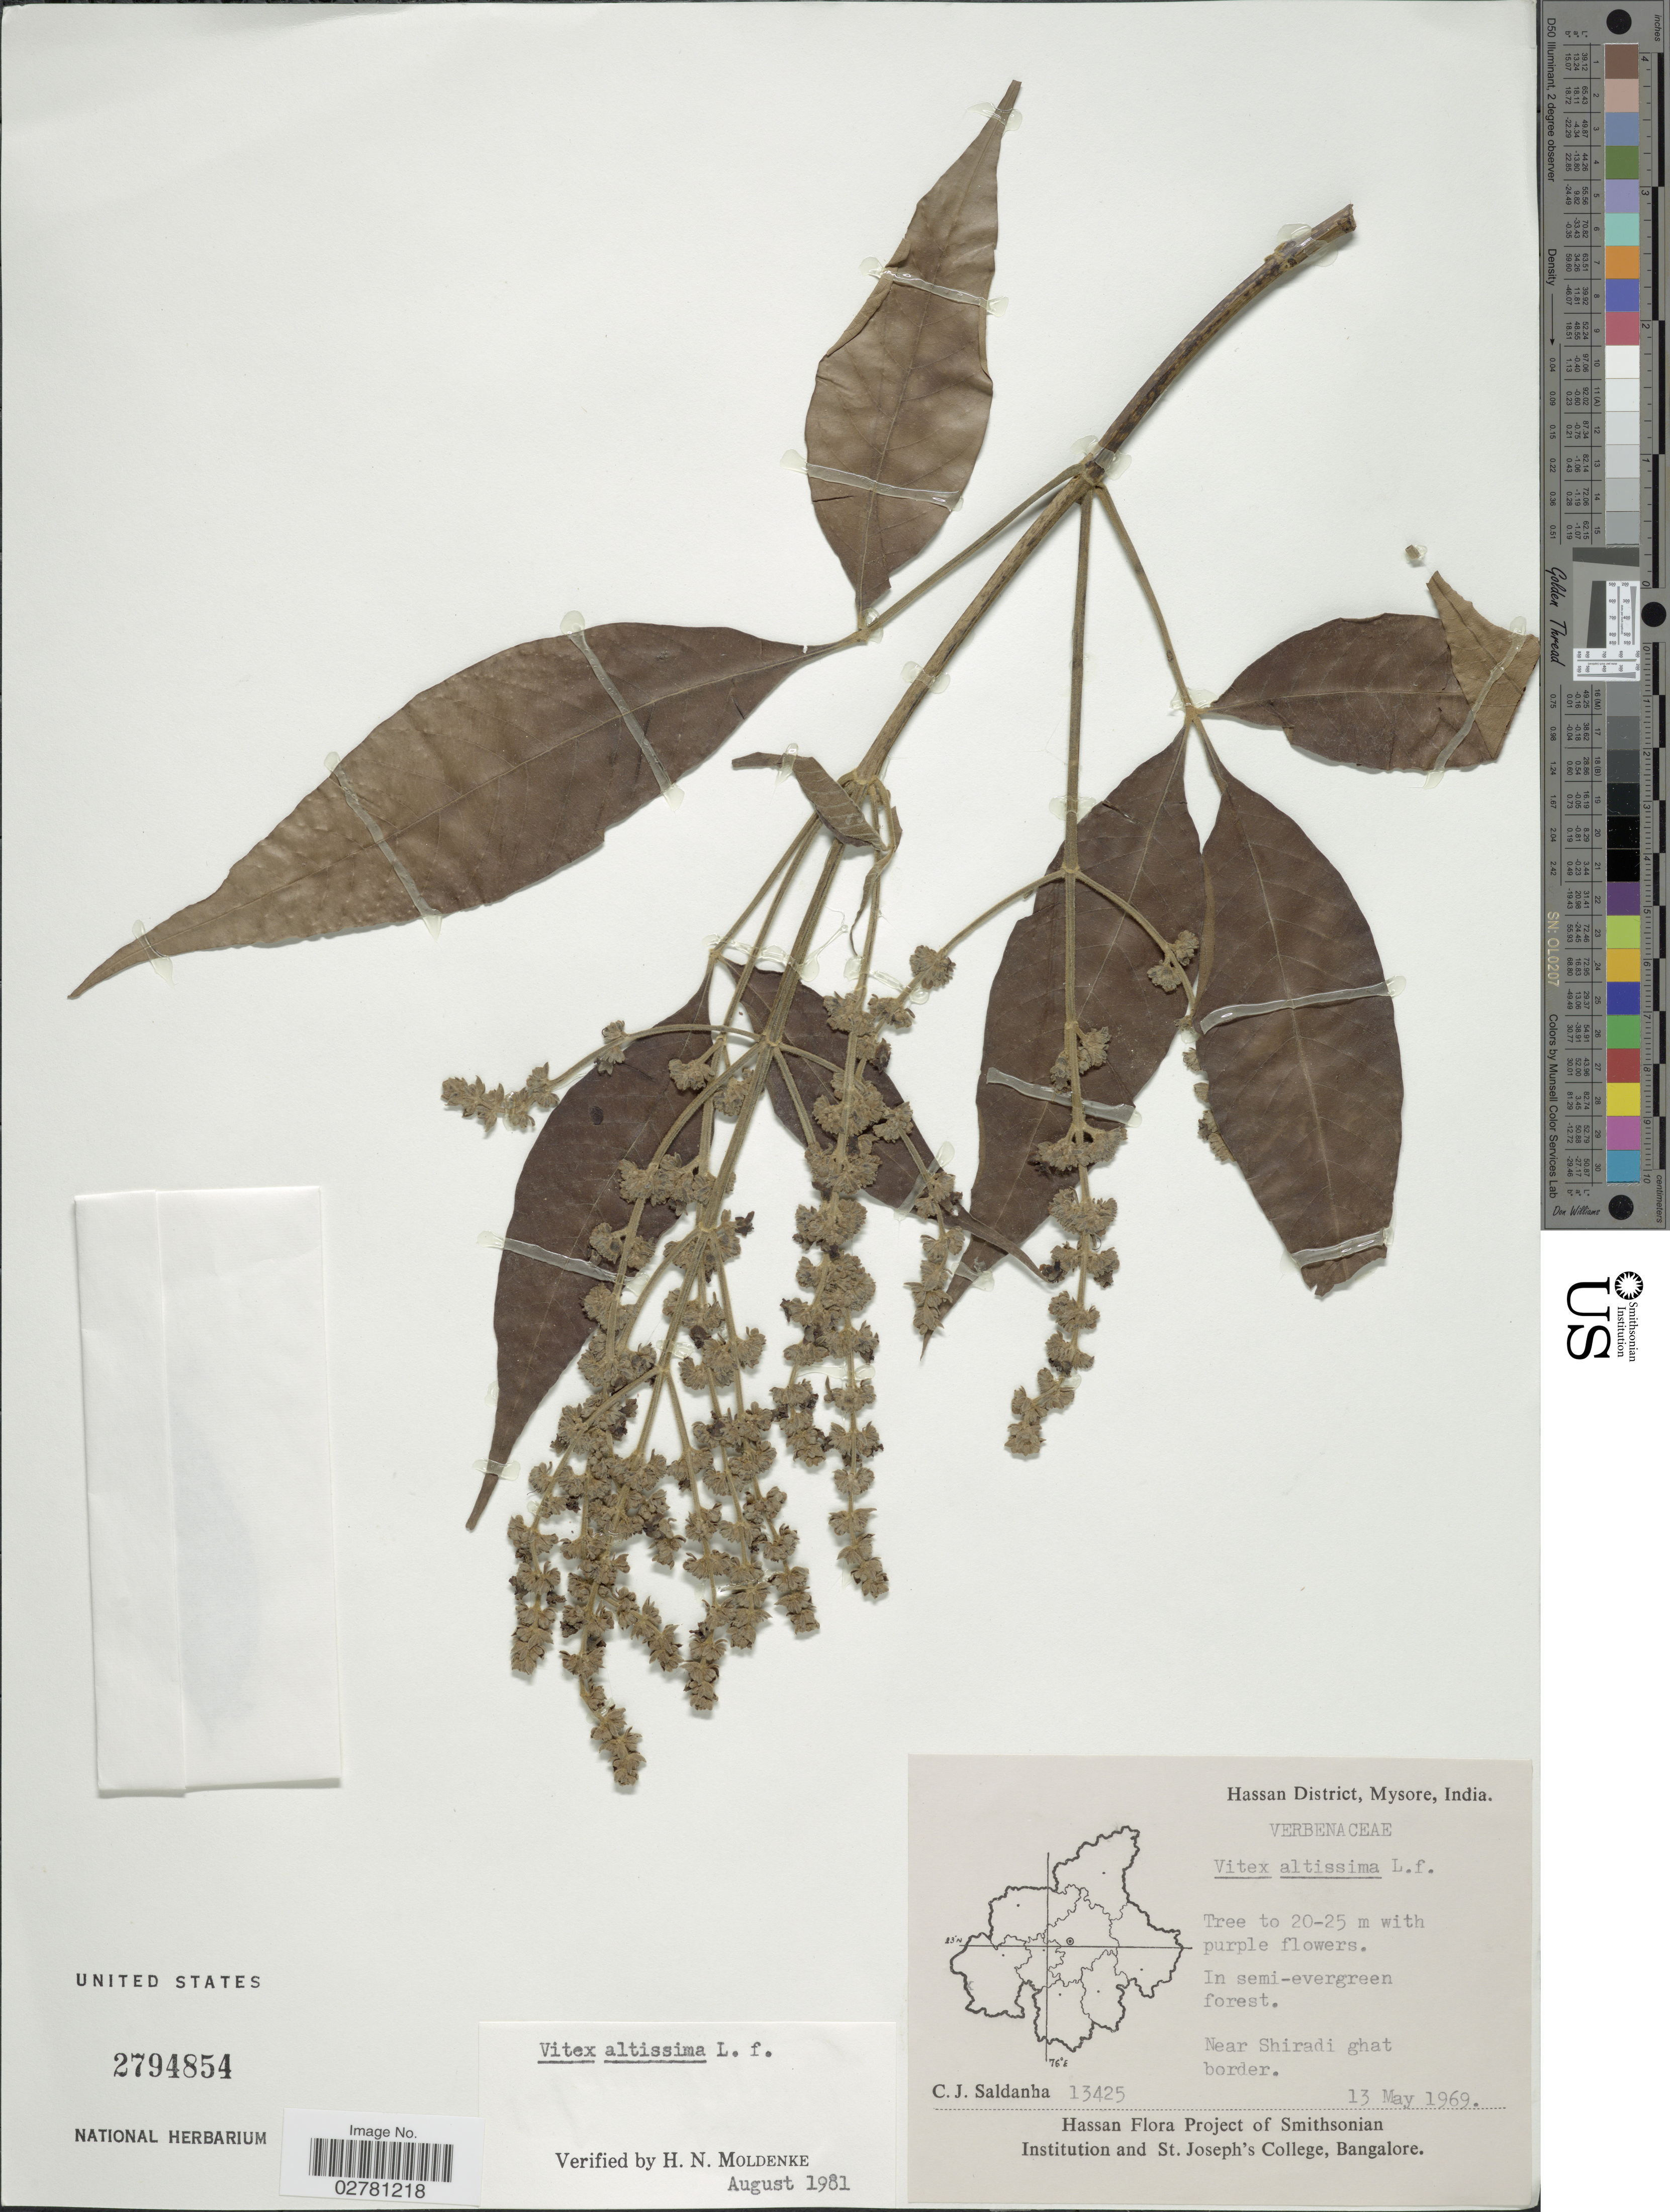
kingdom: Plantae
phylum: Tracheophyta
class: Magnoliopsida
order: Lamiales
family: Lamiaceae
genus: Vitex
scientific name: Vitex altissima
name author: L. f.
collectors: C. J. Saldanha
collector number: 13425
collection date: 1969-05-13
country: India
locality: Hassan District, Mysore. Near Shiradi ghat border.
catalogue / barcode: US 2794854